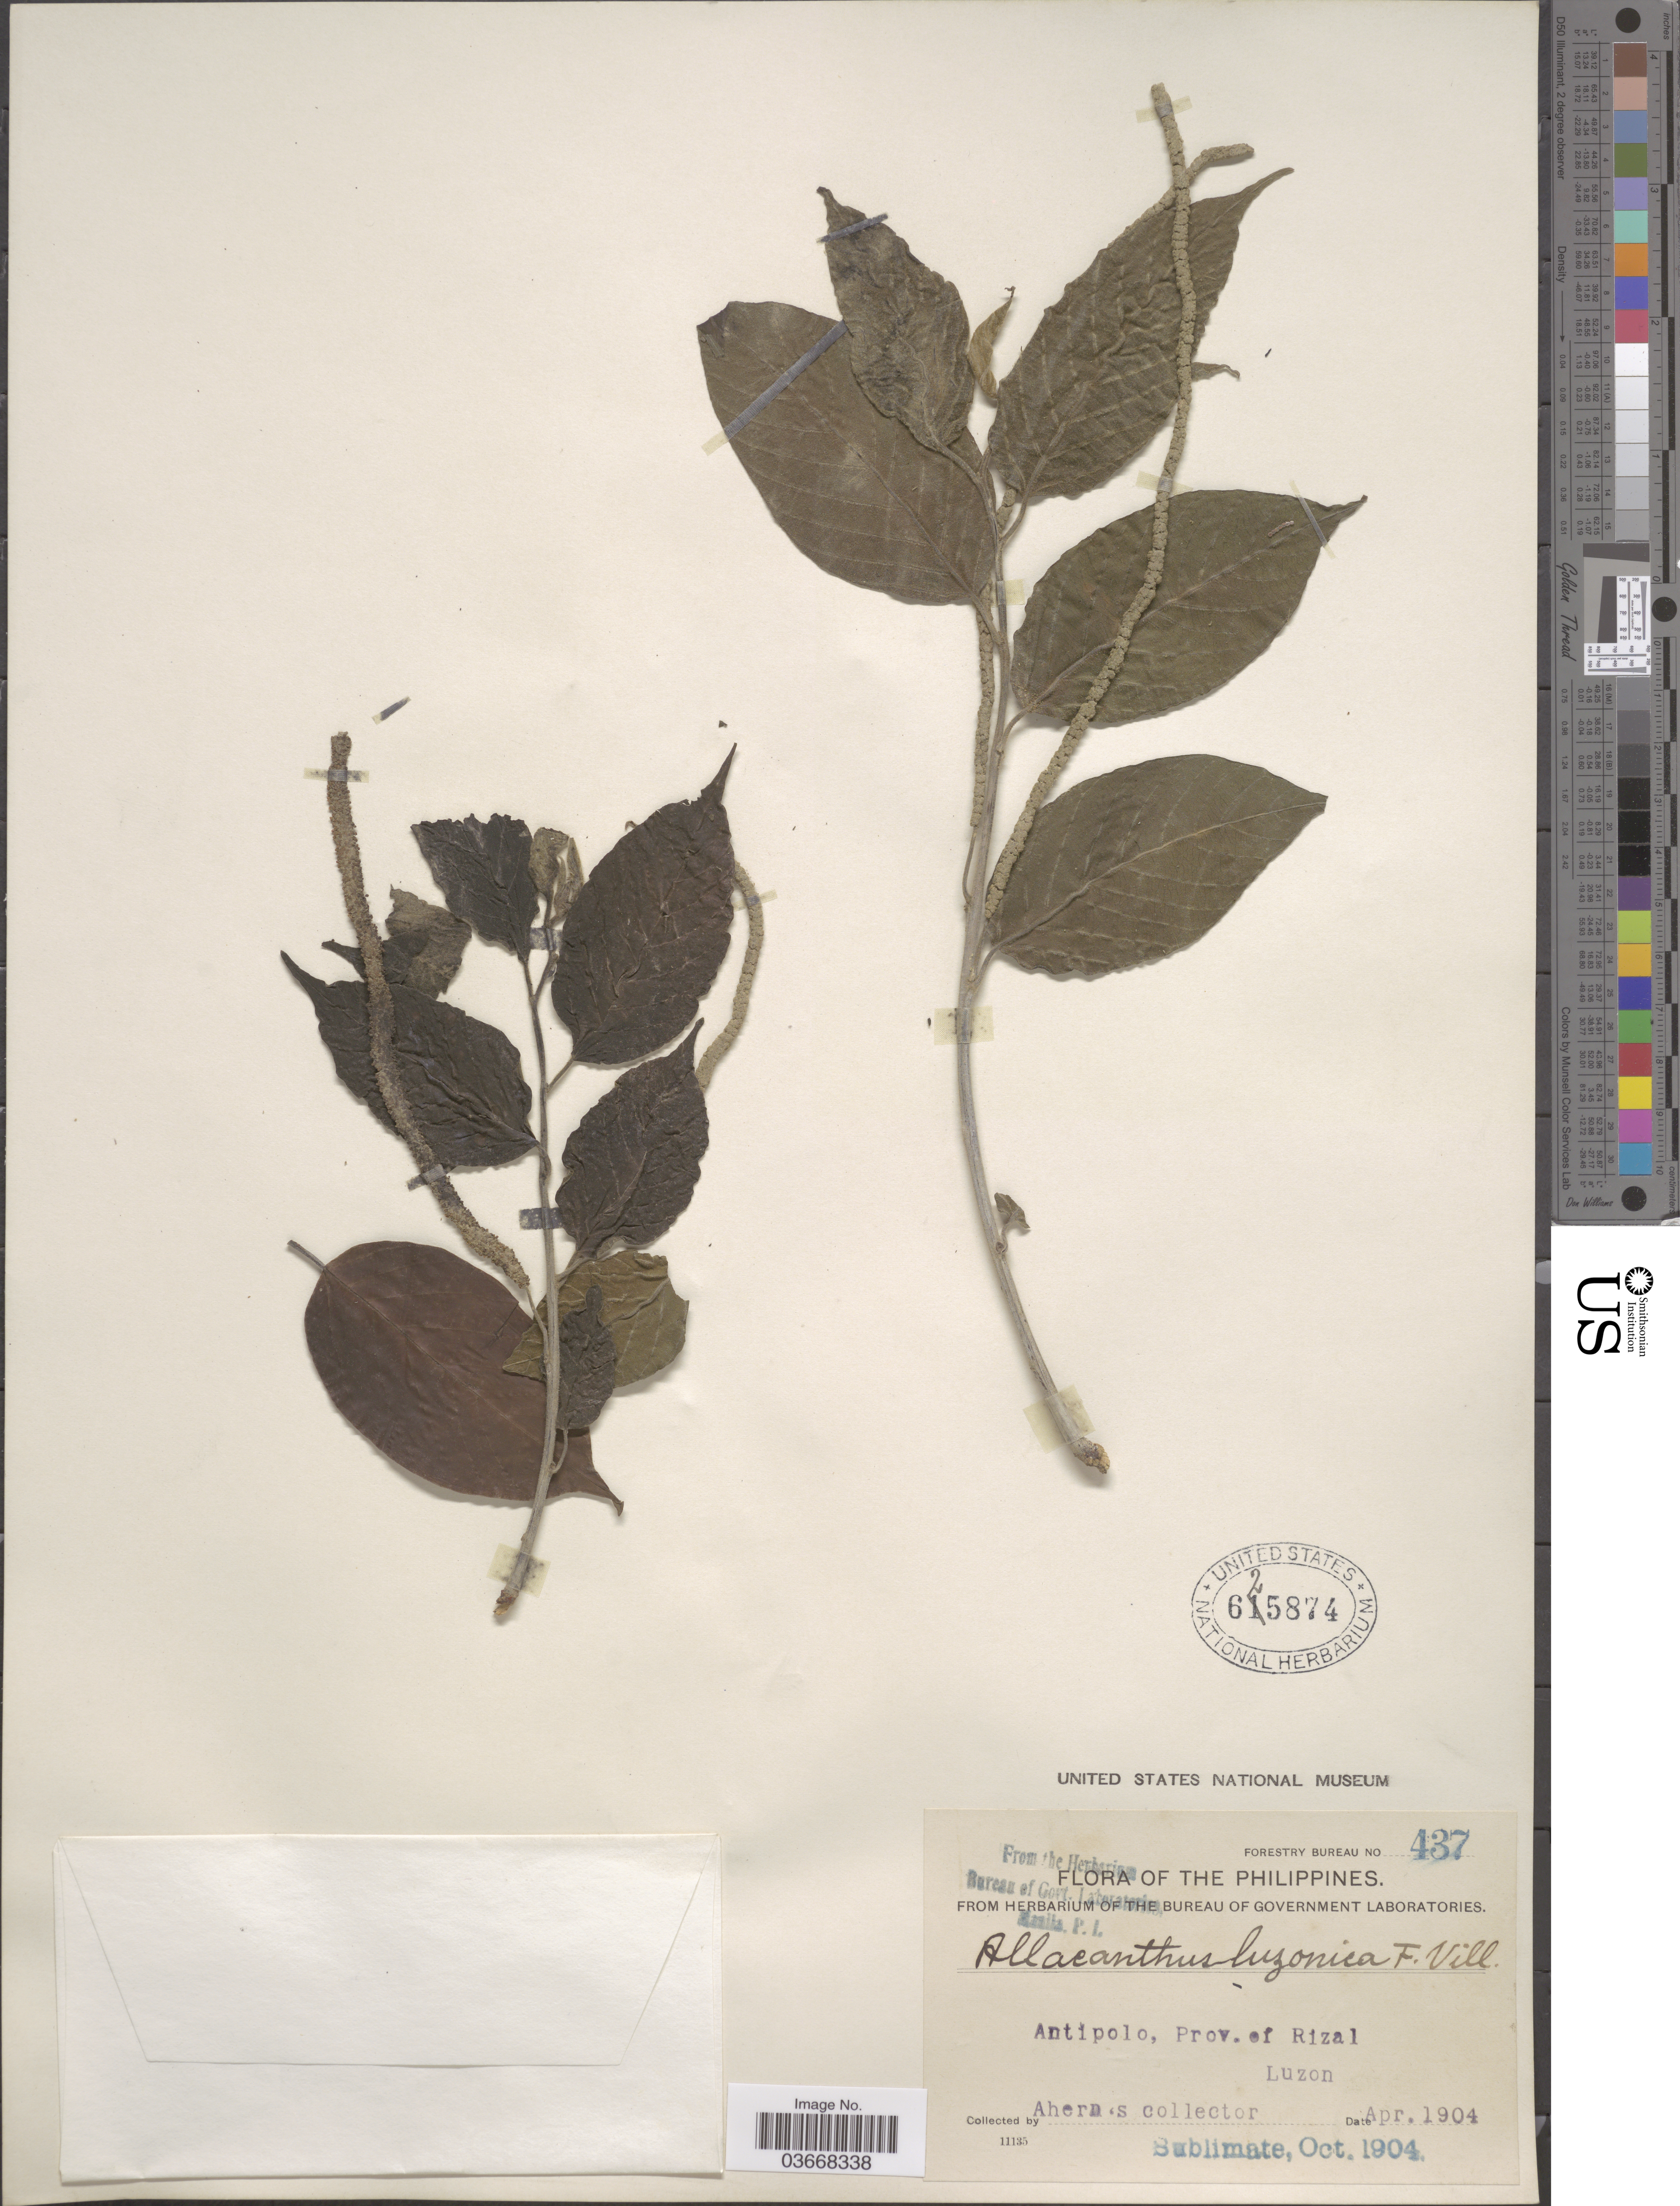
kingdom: Plantae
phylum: Tracheophyta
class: Magnoliopsida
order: Rosales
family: Moraceae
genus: Allaeanthus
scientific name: Allaeanthus luzonicus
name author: Fern.-Vill.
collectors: Ahern's collector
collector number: Forestry Bureau 437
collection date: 1904-04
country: Philippines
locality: Antipolo, Prov. of Rizal, Luzon.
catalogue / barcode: US 625874